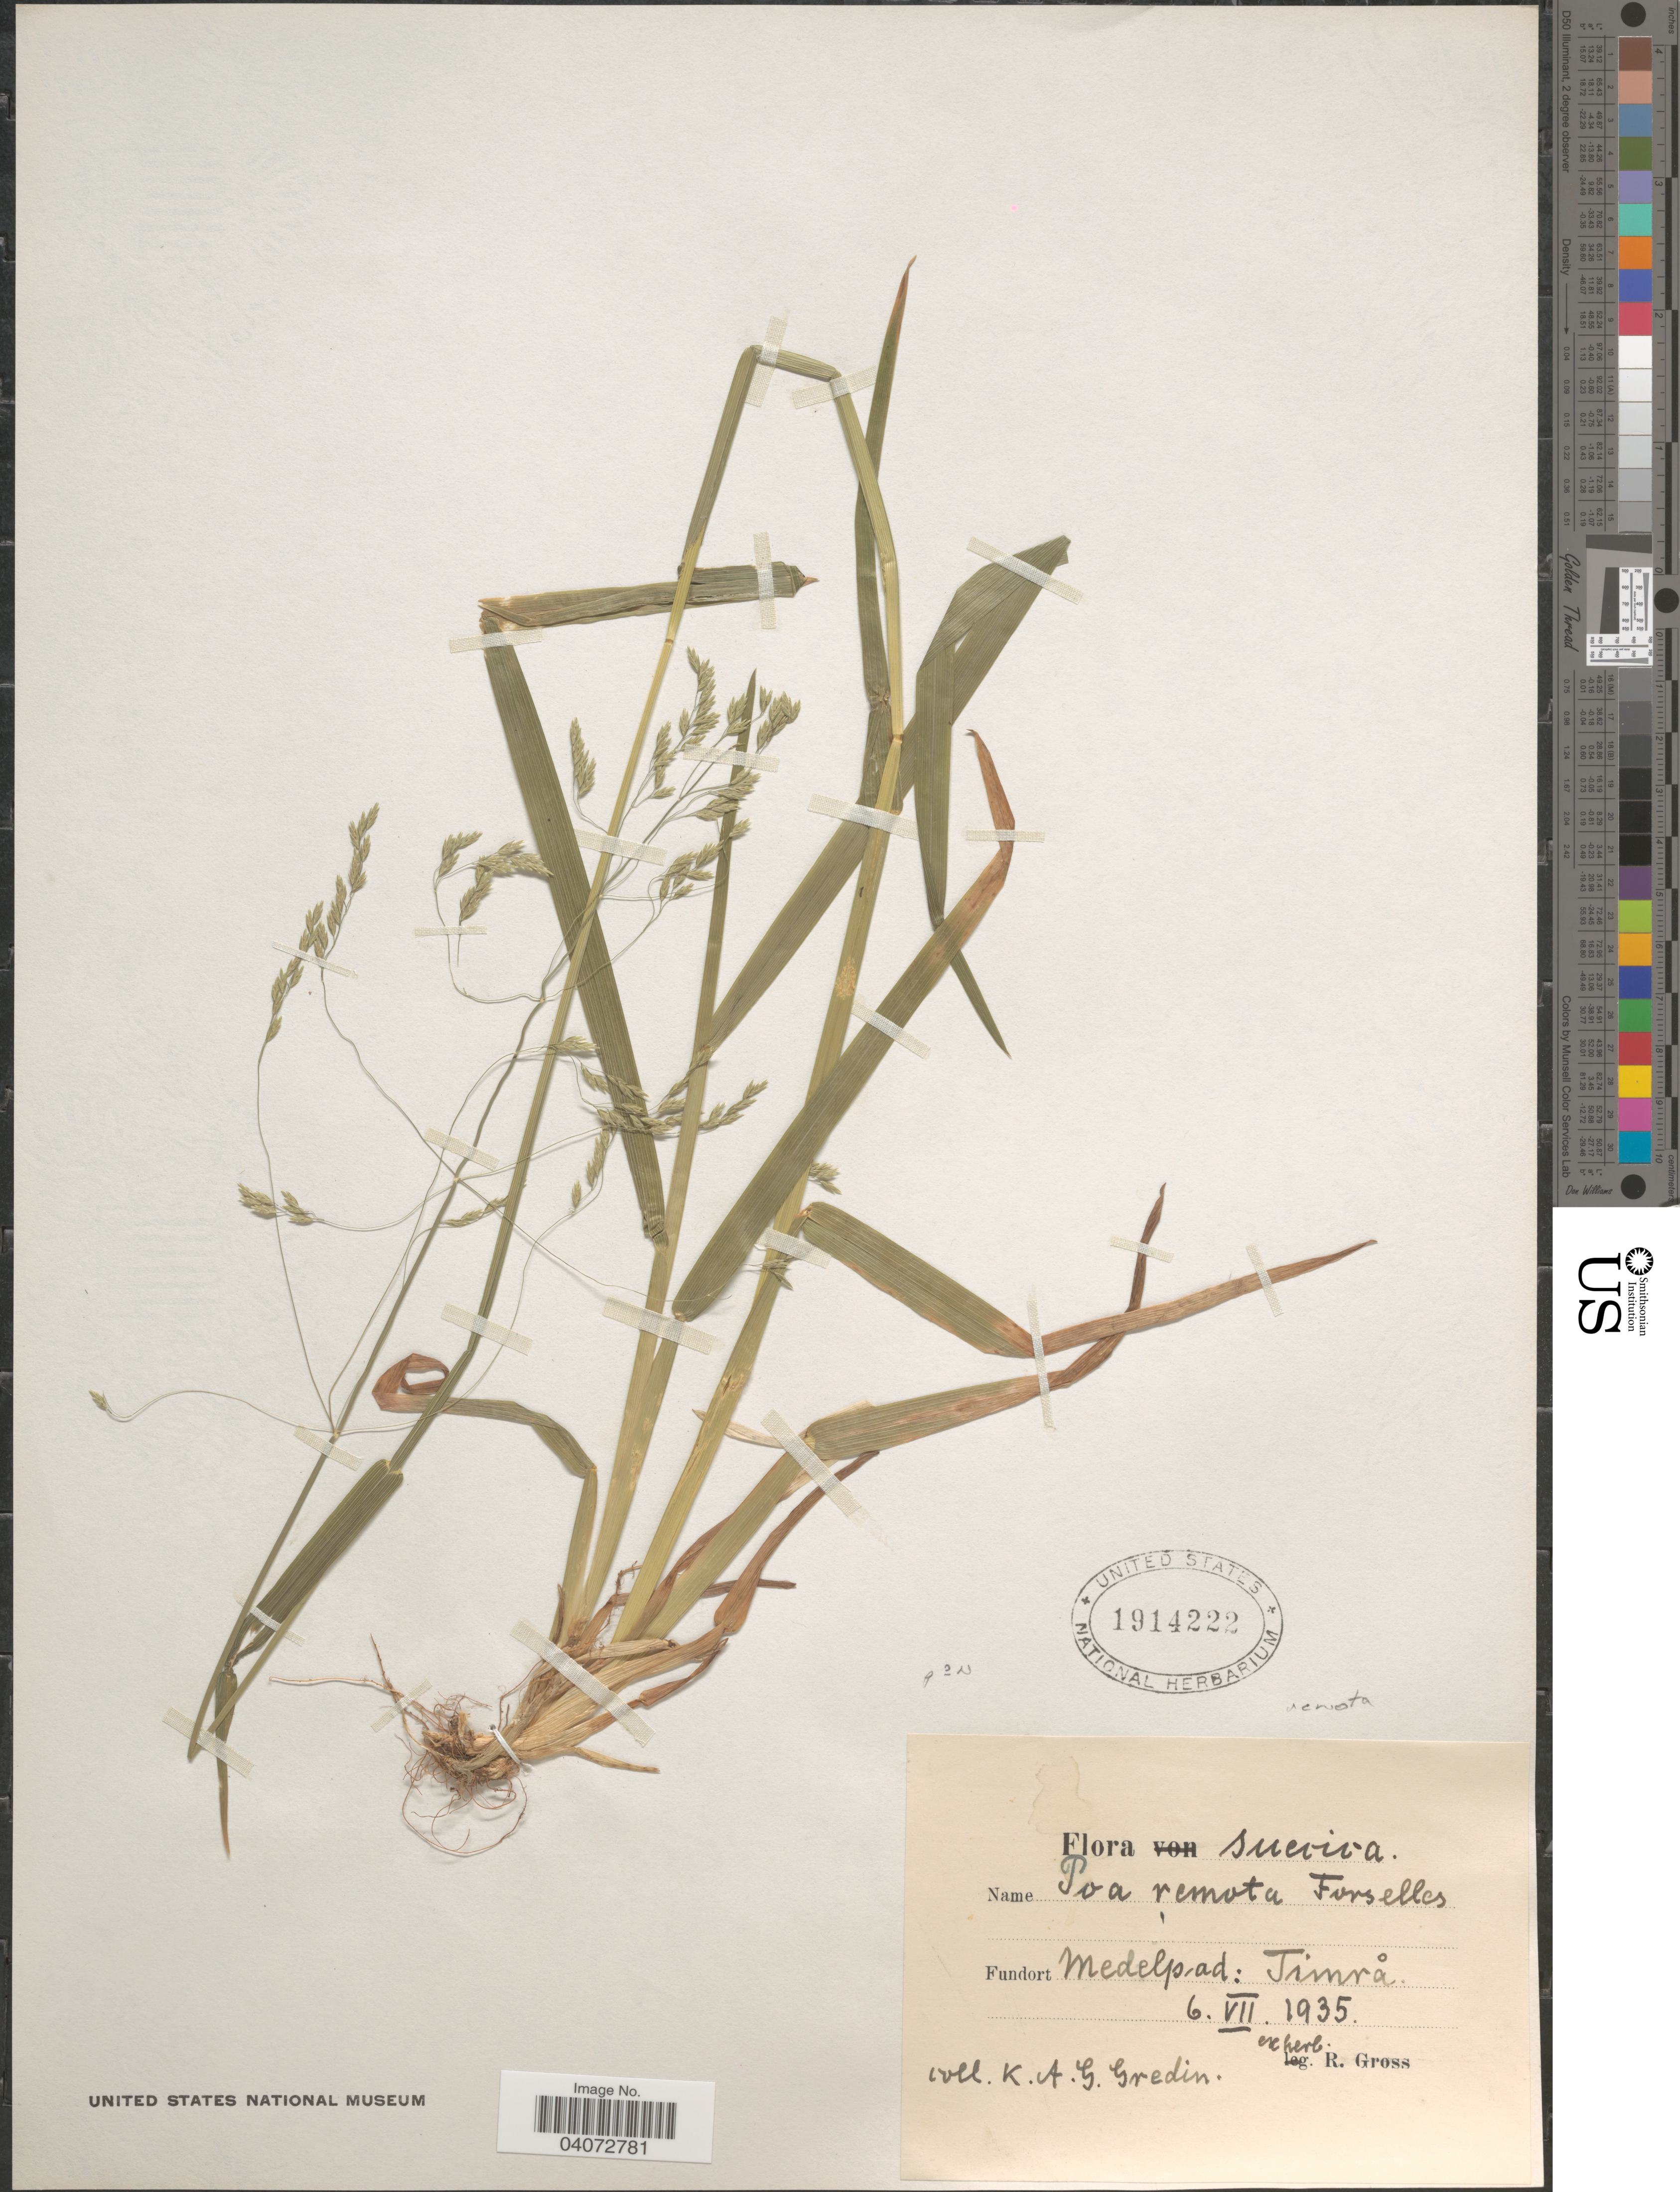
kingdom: Plantae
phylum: Tracheophyta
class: Liliopsida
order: Poales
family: Poaceae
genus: Poa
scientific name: Poa remota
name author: Forselles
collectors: K. Gredin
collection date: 1935-07-06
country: Sweden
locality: Suecica. Medelpad: Timrå.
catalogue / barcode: US 1914222